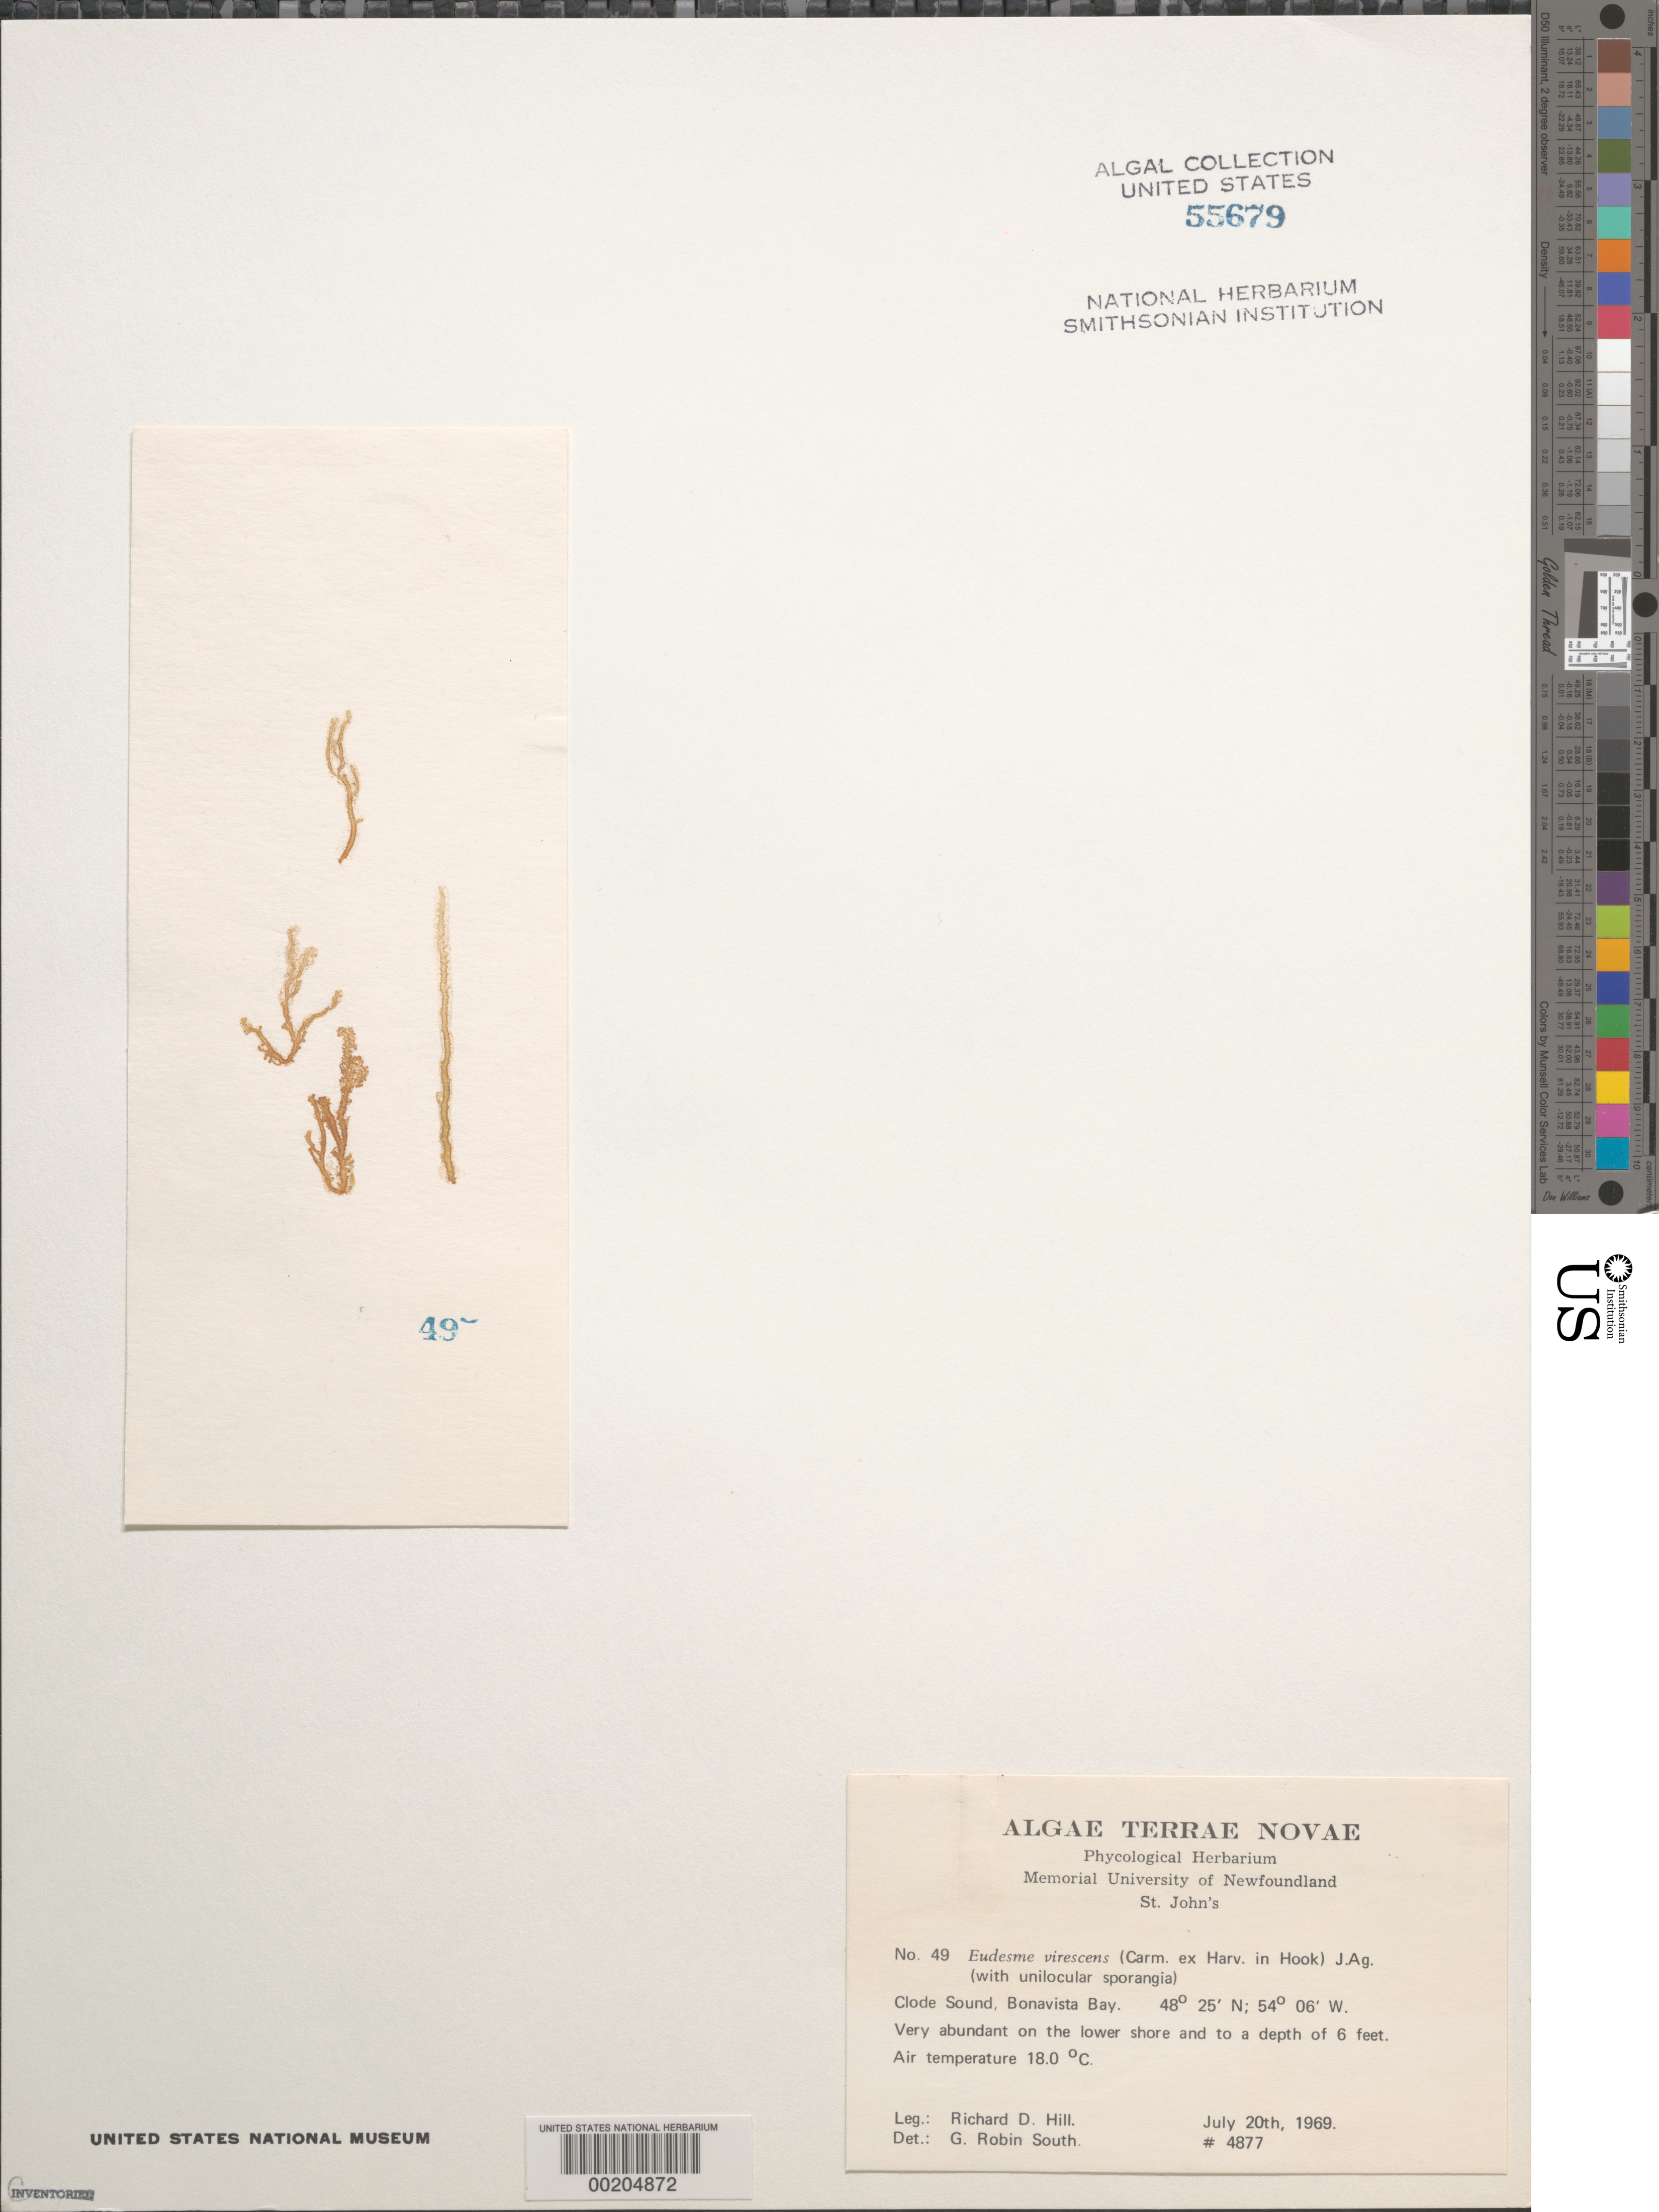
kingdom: Chromista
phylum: Ochrophyta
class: Phaeophyceae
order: Ectocarpales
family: Chordariaceae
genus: Eudesme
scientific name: Eudesme virescens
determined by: South, G. R.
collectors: R. D. Hill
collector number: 4877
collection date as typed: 20 Jul 1969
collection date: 1969-07-20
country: Canada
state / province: Newfoundland and Labrador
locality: Clode Sound, Bonavista Bay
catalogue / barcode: US 55679